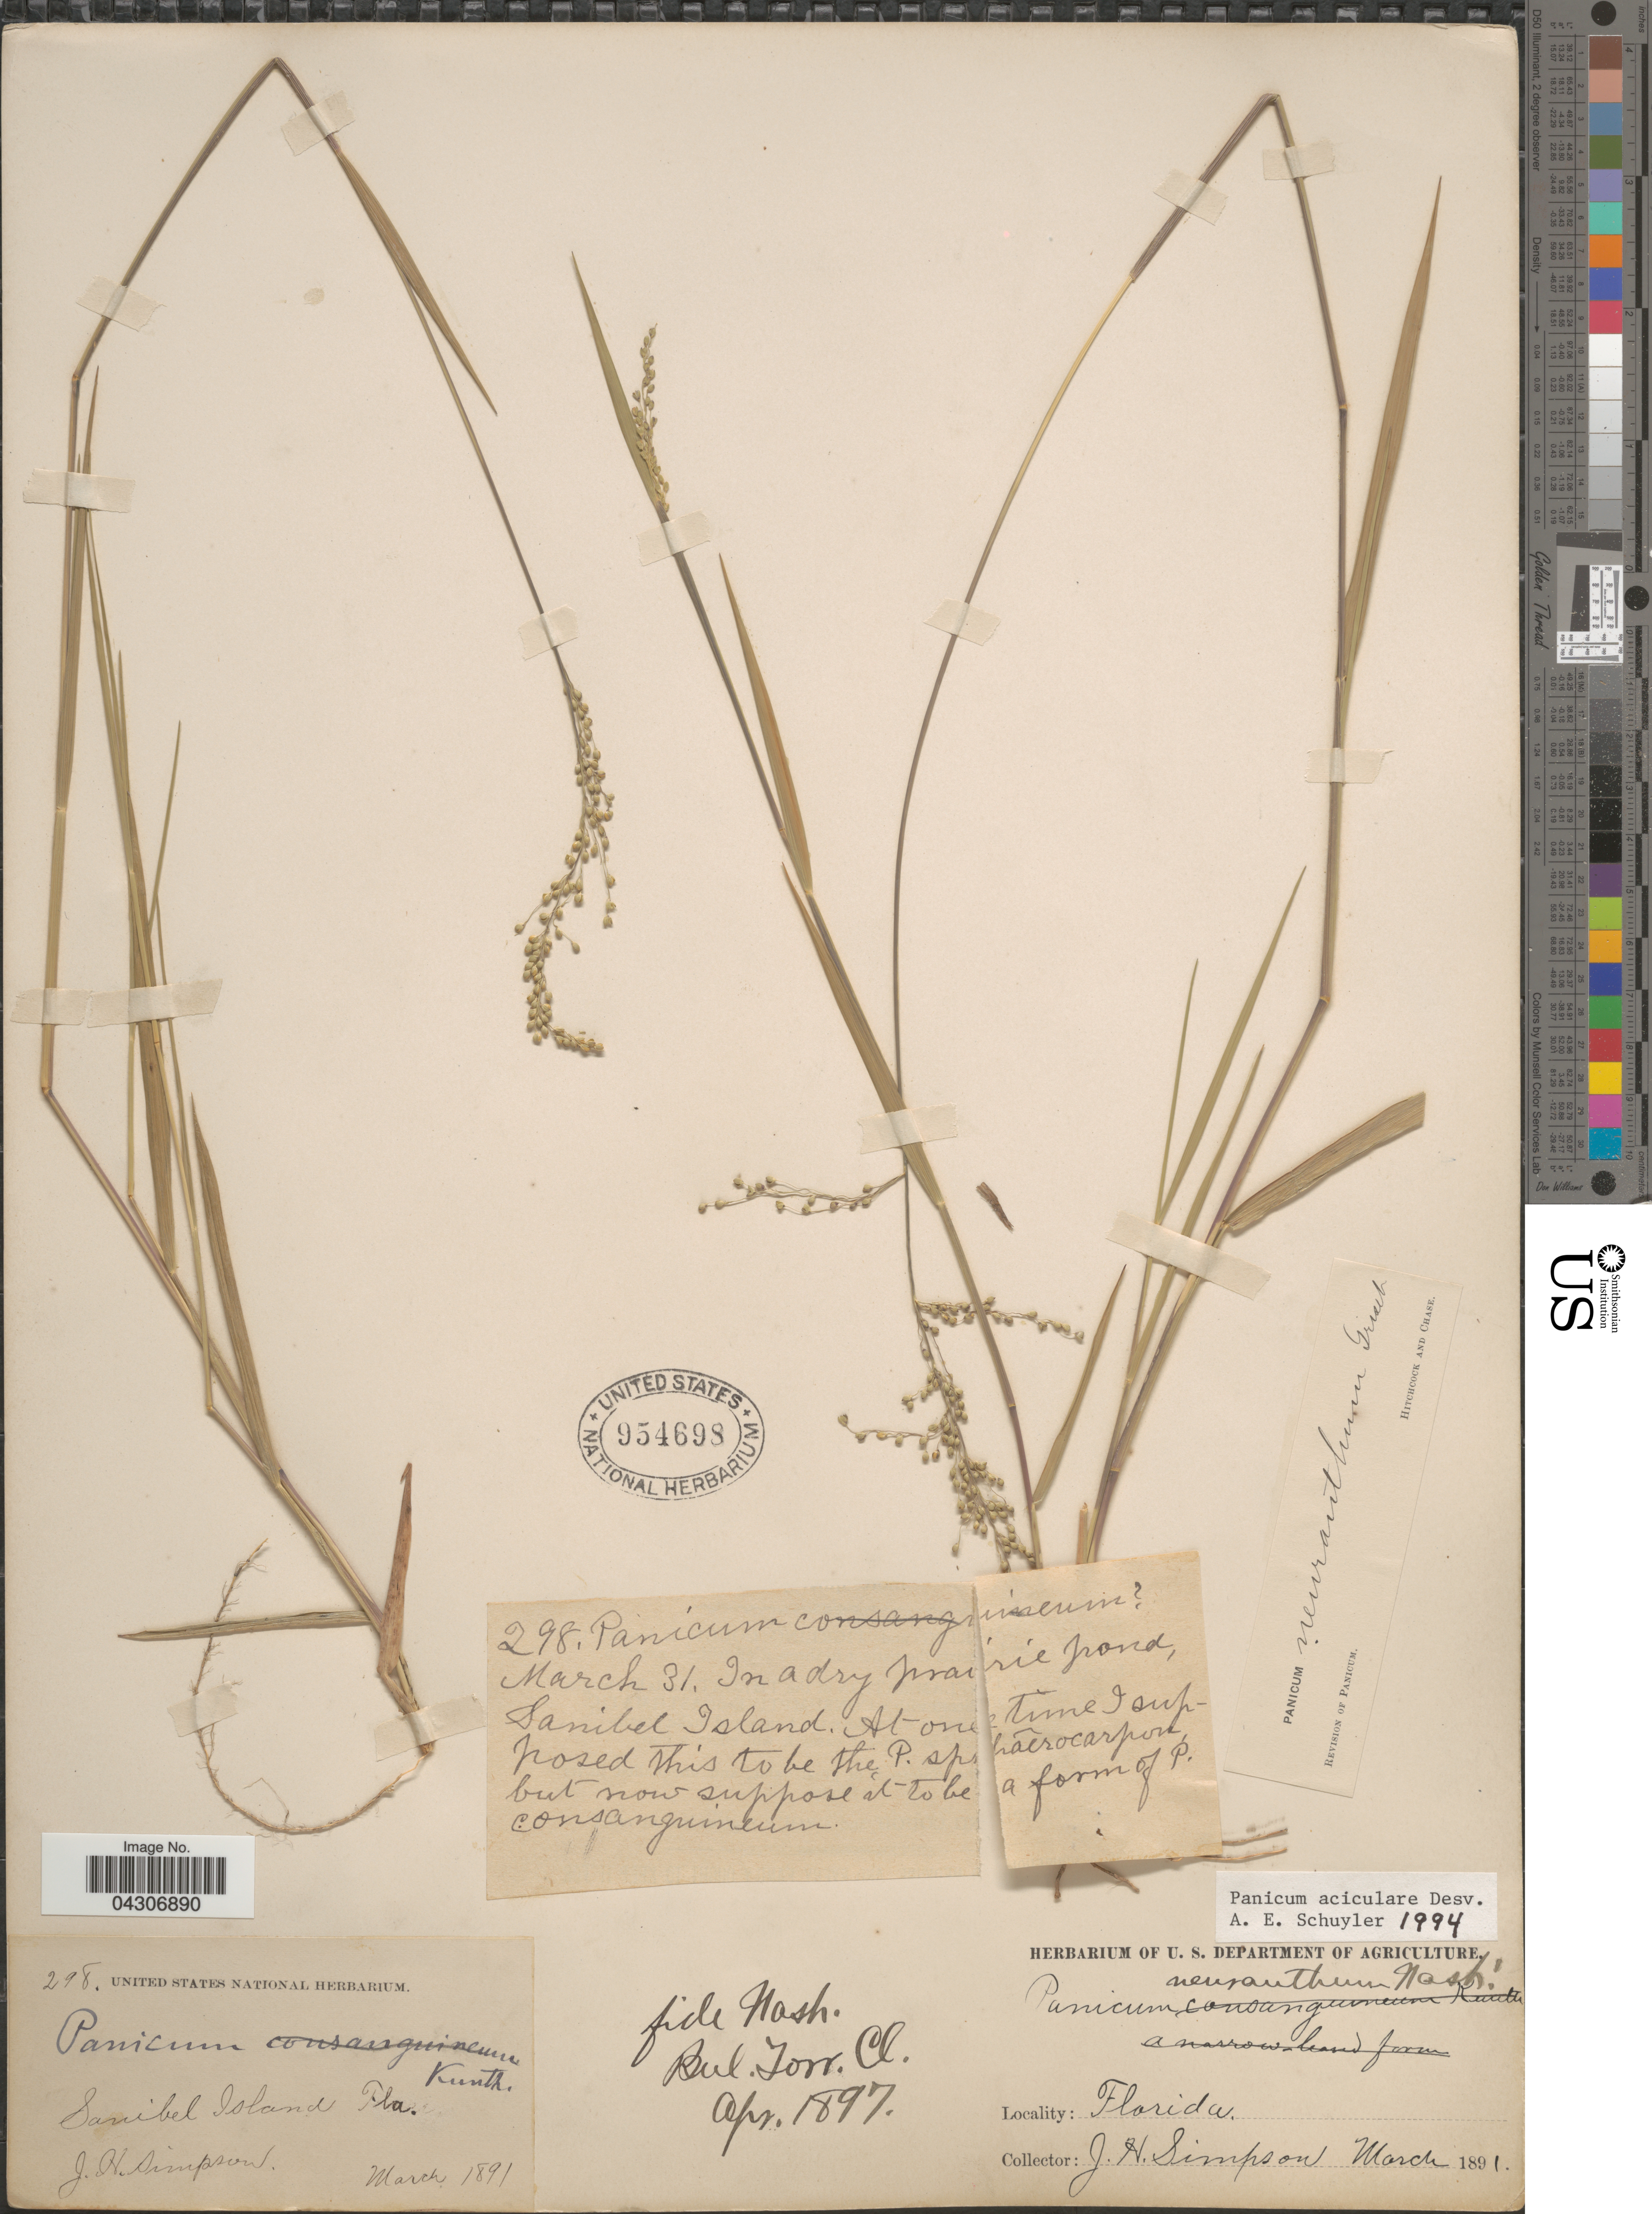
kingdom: Plantae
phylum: Tracheophyta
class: Liliopsida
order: Poales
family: Poaceae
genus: Dichanthelium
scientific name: Dichanthelium aciculare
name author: (Desv. ex Poir.) Gould & C.A. Clark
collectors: J. H. Simpson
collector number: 298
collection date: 1891-03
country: United States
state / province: Florida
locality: Sanibel Island.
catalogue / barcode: US 954698